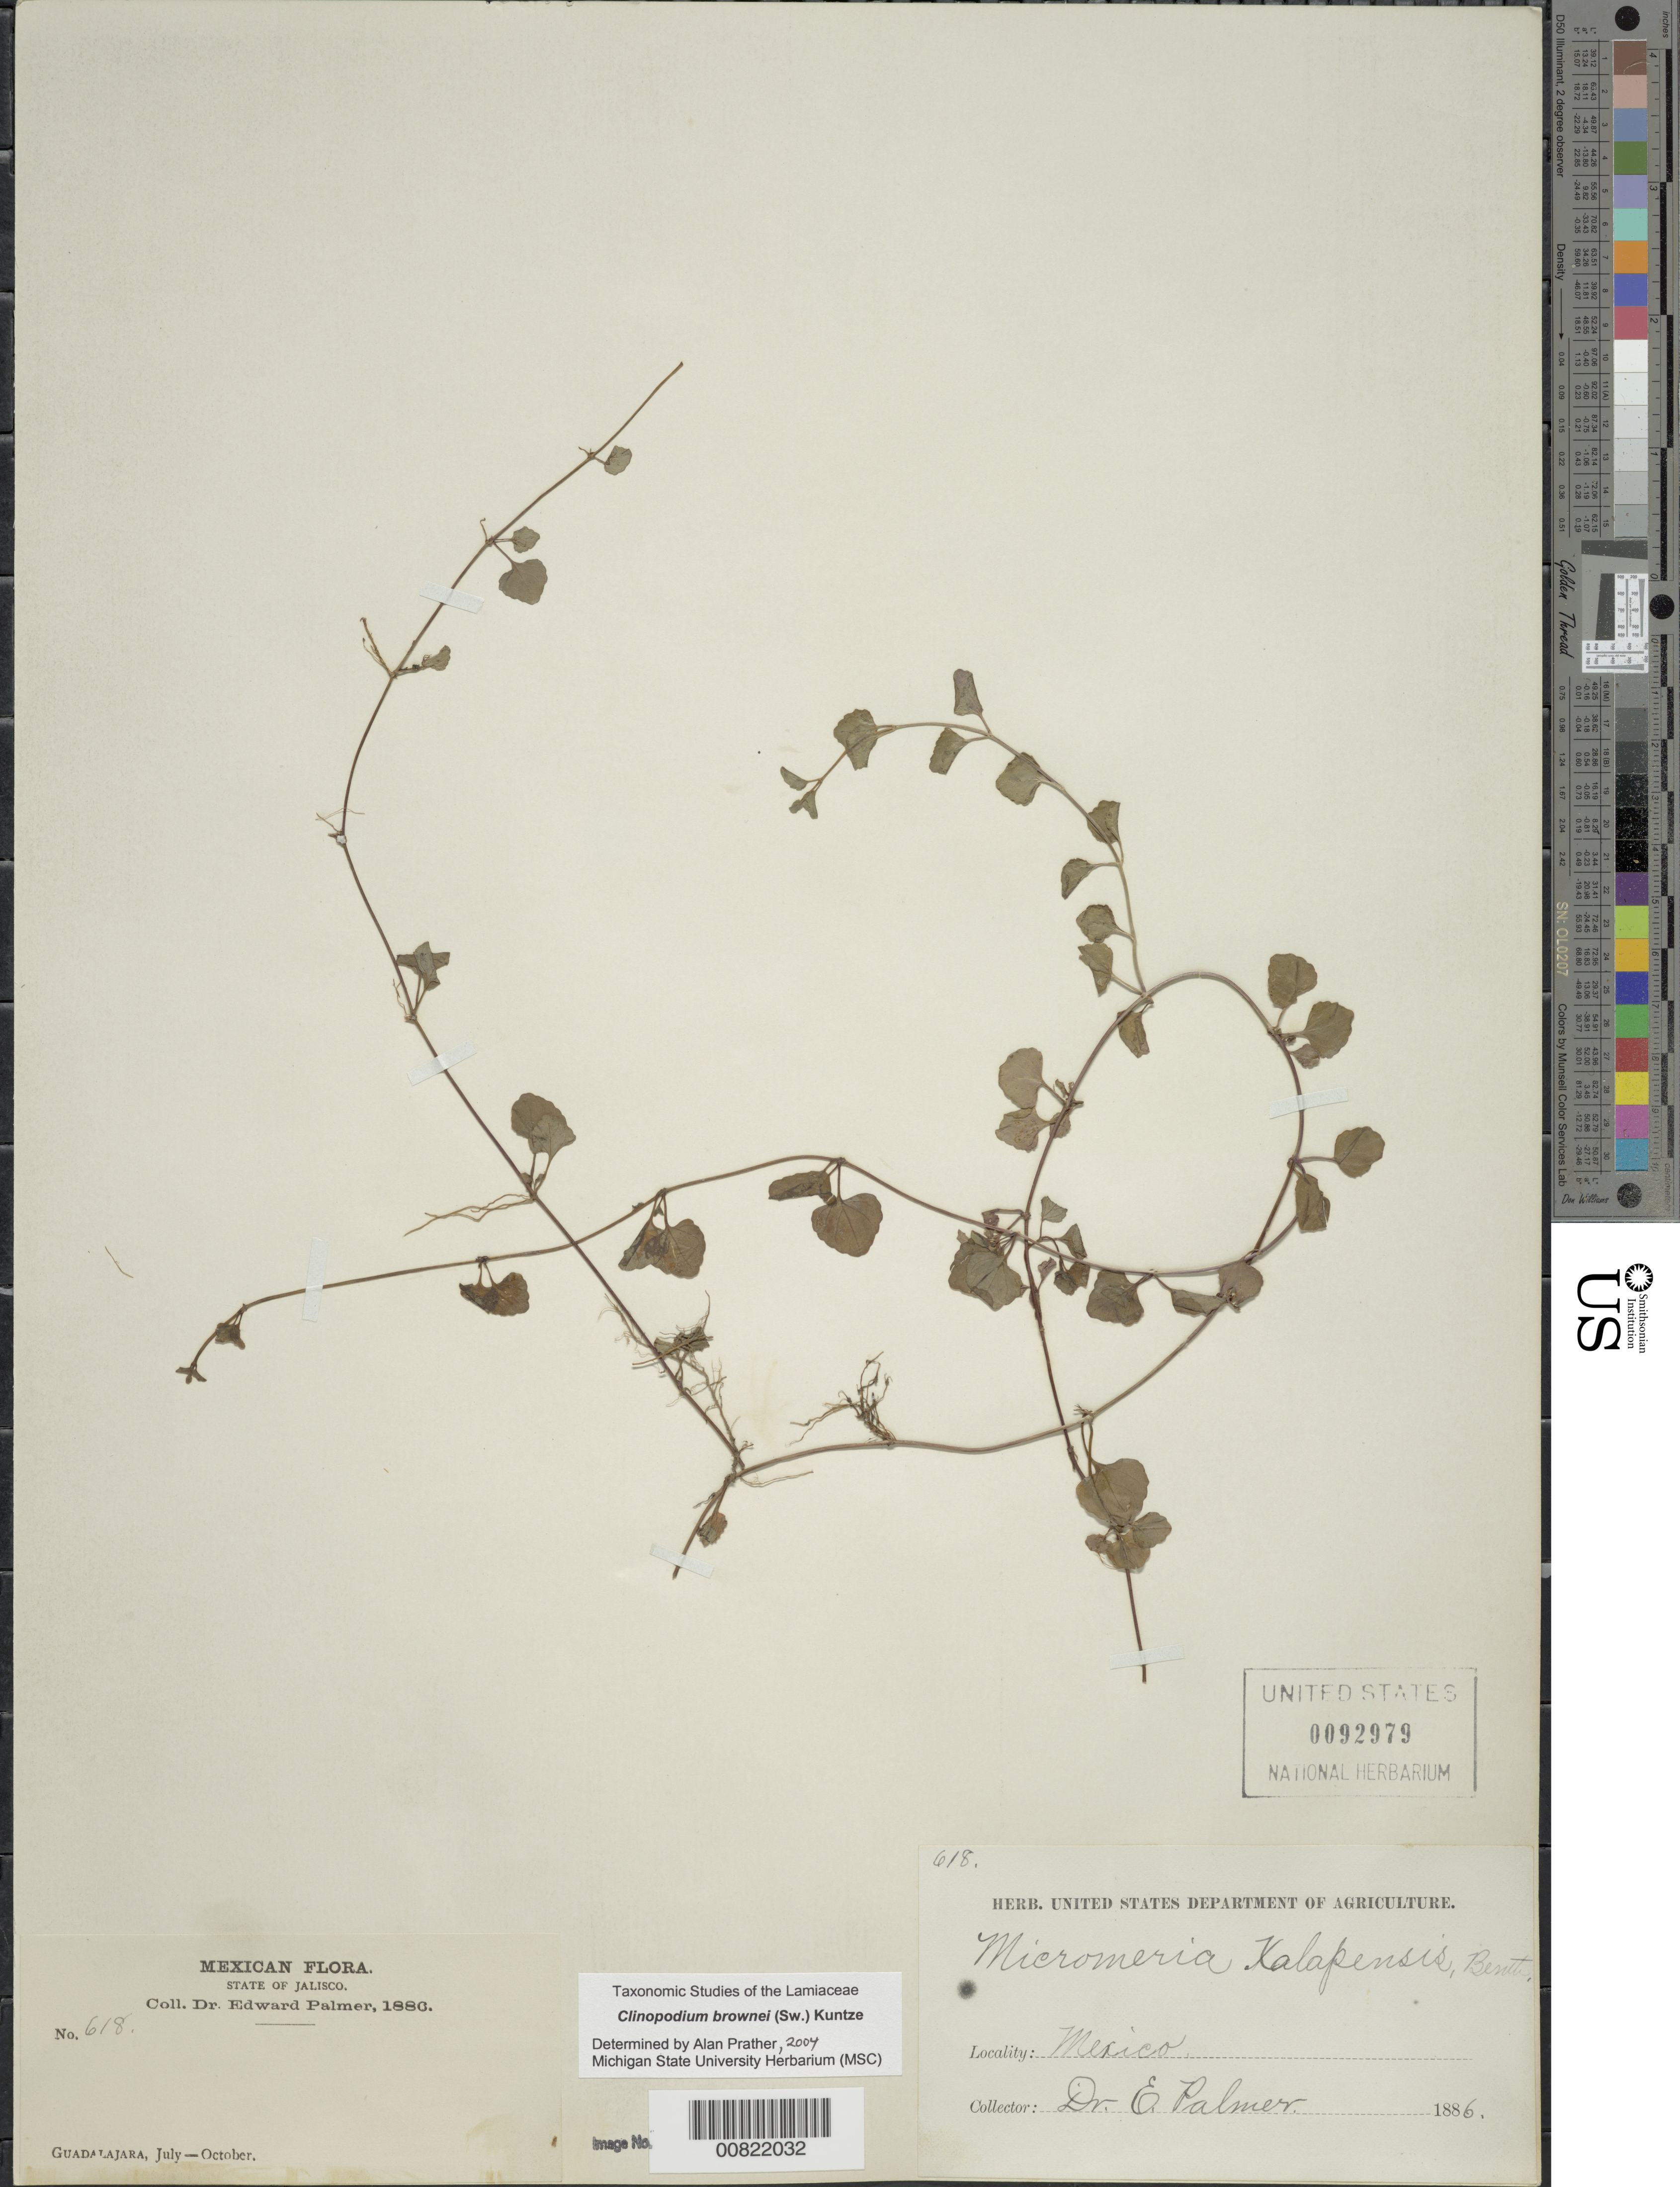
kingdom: Plantae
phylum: Tracheophyta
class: Magnoliopsida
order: Lamiales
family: Lamiaceae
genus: Clinopodium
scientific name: Clinopodium brownei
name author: (Sw.) Kuntze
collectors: E. Palmer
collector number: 618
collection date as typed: Jul 1886 to -- Oct 1886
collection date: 1886-07/1886-10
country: Mexico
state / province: Jalisco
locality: Guadalajara, Jalisco.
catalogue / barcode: US 92979